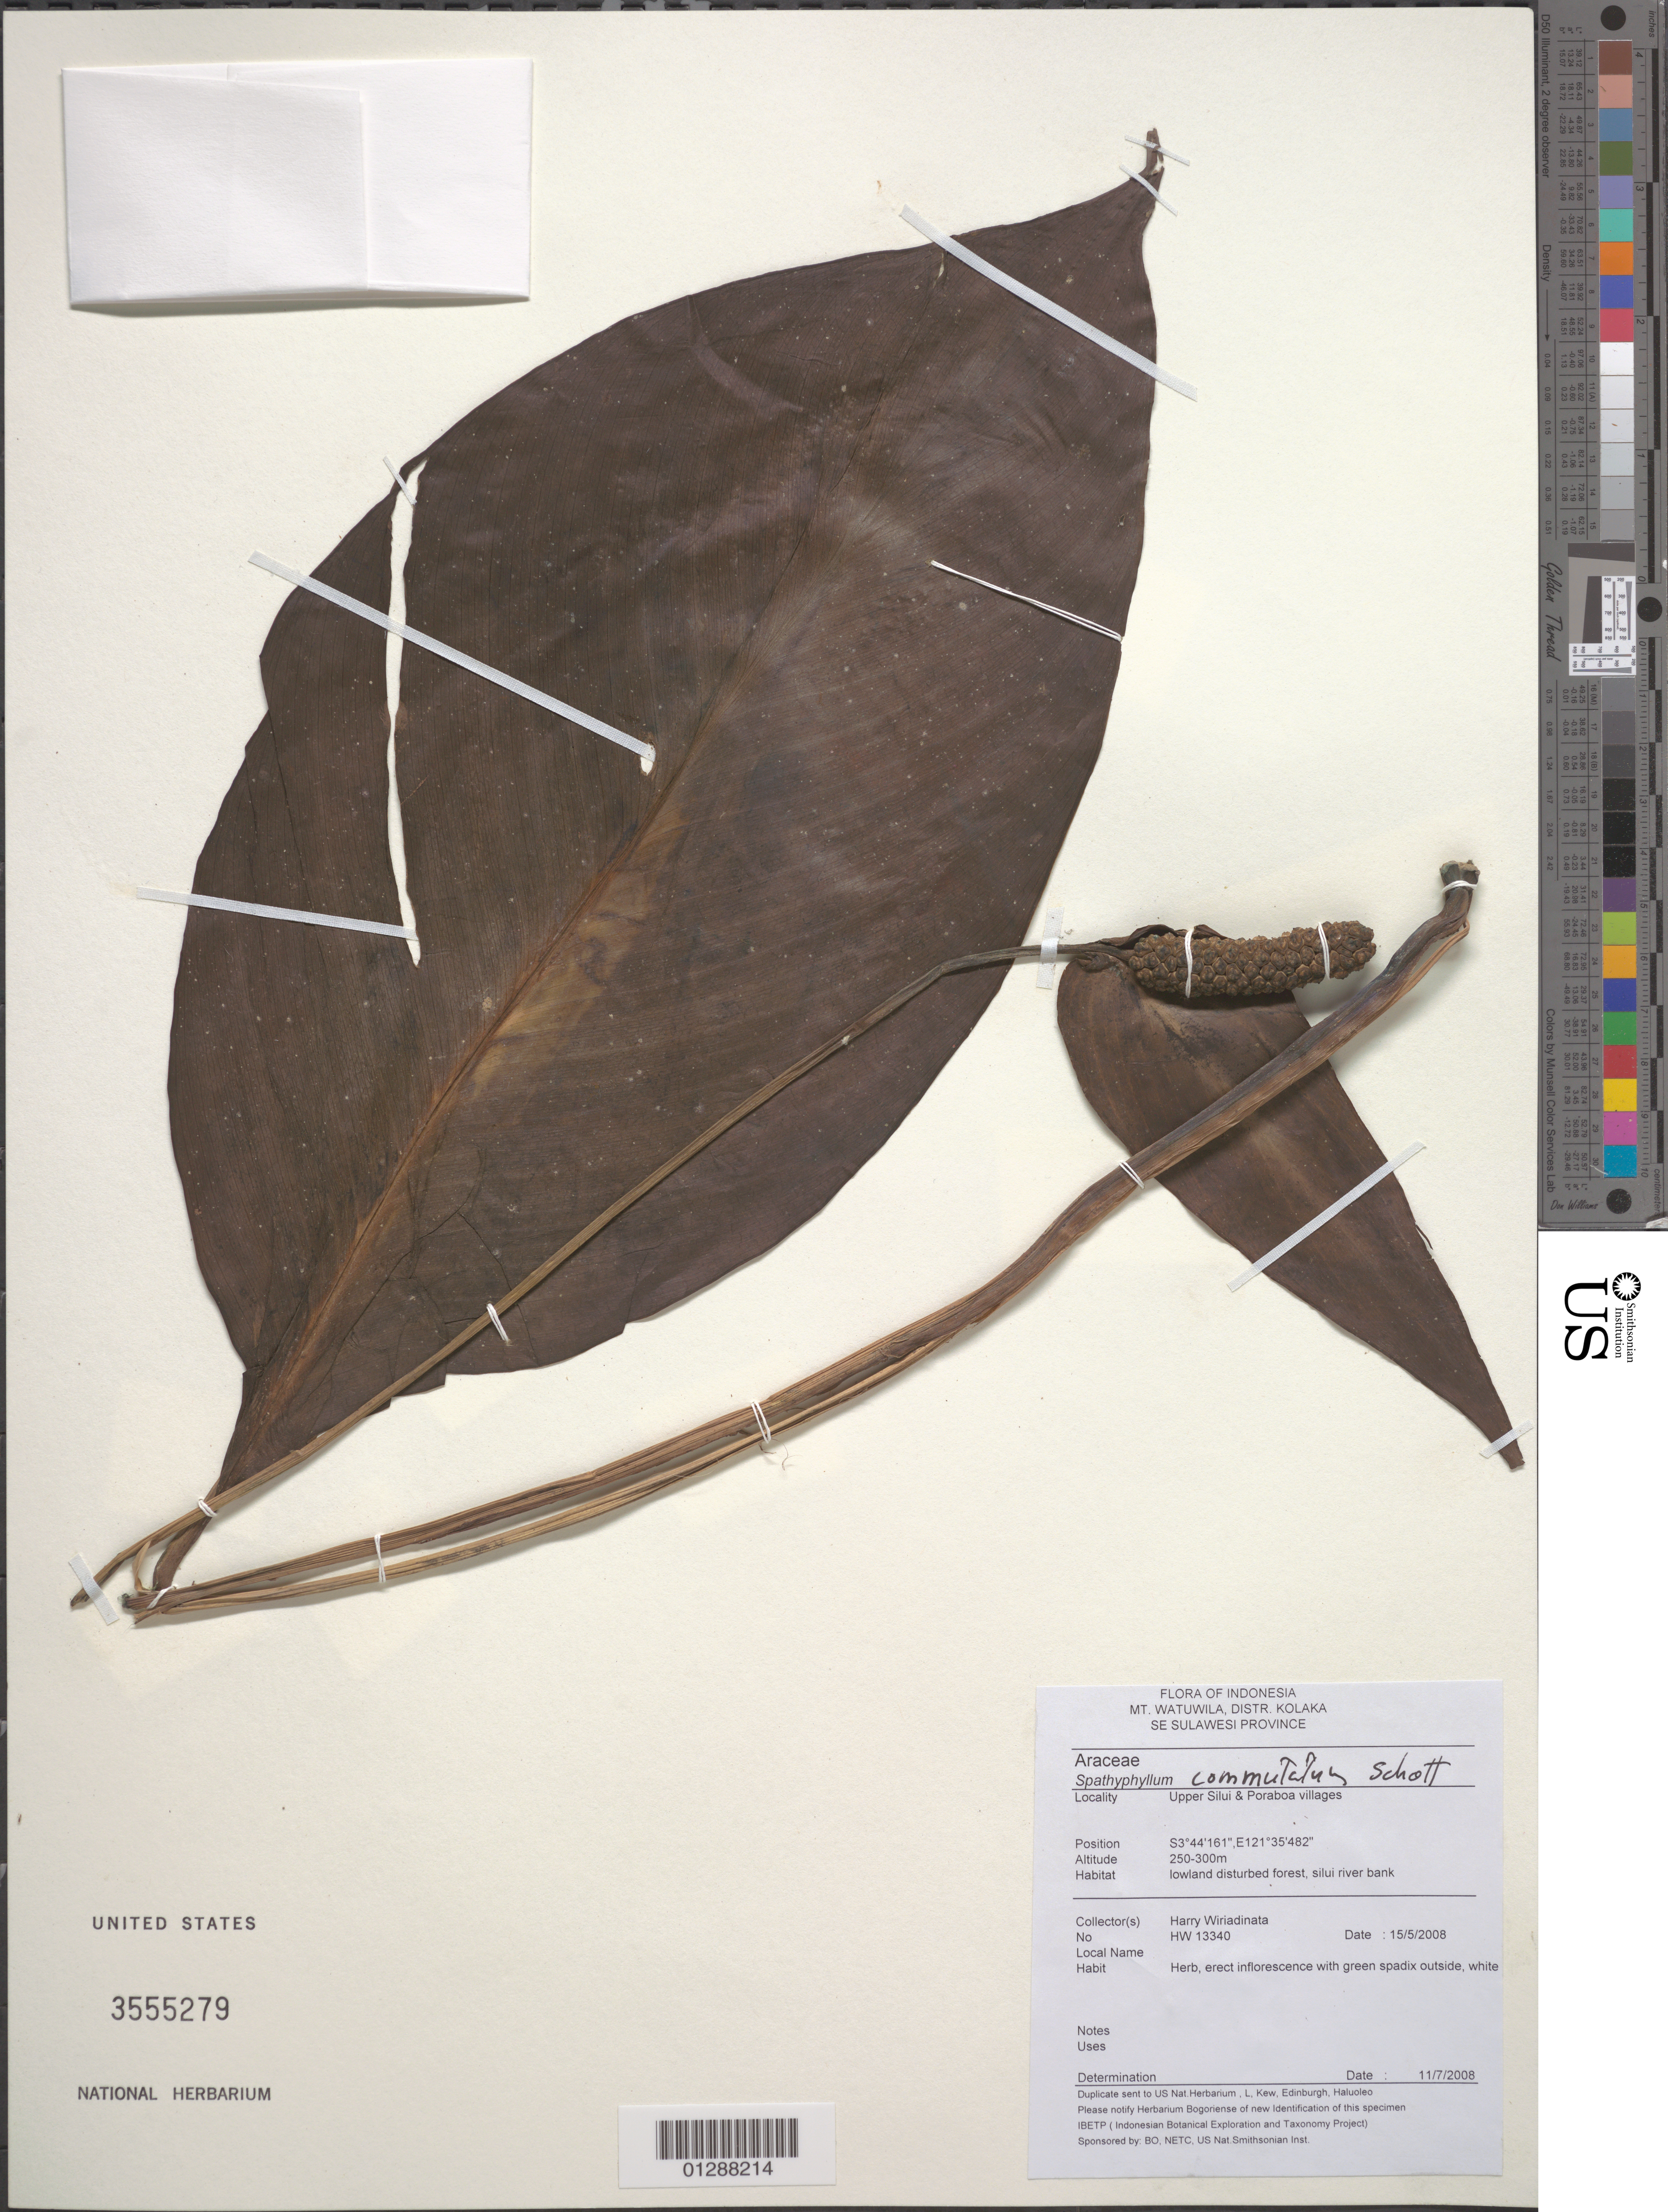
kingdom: Plantae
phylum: Tracheophyta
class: Liliopsida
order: Alismatales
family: Araceae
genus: Spathiphyllum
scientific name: Spathiphyllum commutatum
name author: Schott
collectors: H. Wiriadinata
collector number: HW 13340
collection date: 2008-05-15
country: Indonesia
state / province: Sulawesi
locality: Mt. Watuwila, Distr. Kolaka. SE Sulawesi Province. Upper Silui & Poraboa villages.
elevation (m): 250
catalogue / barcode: US 3555279